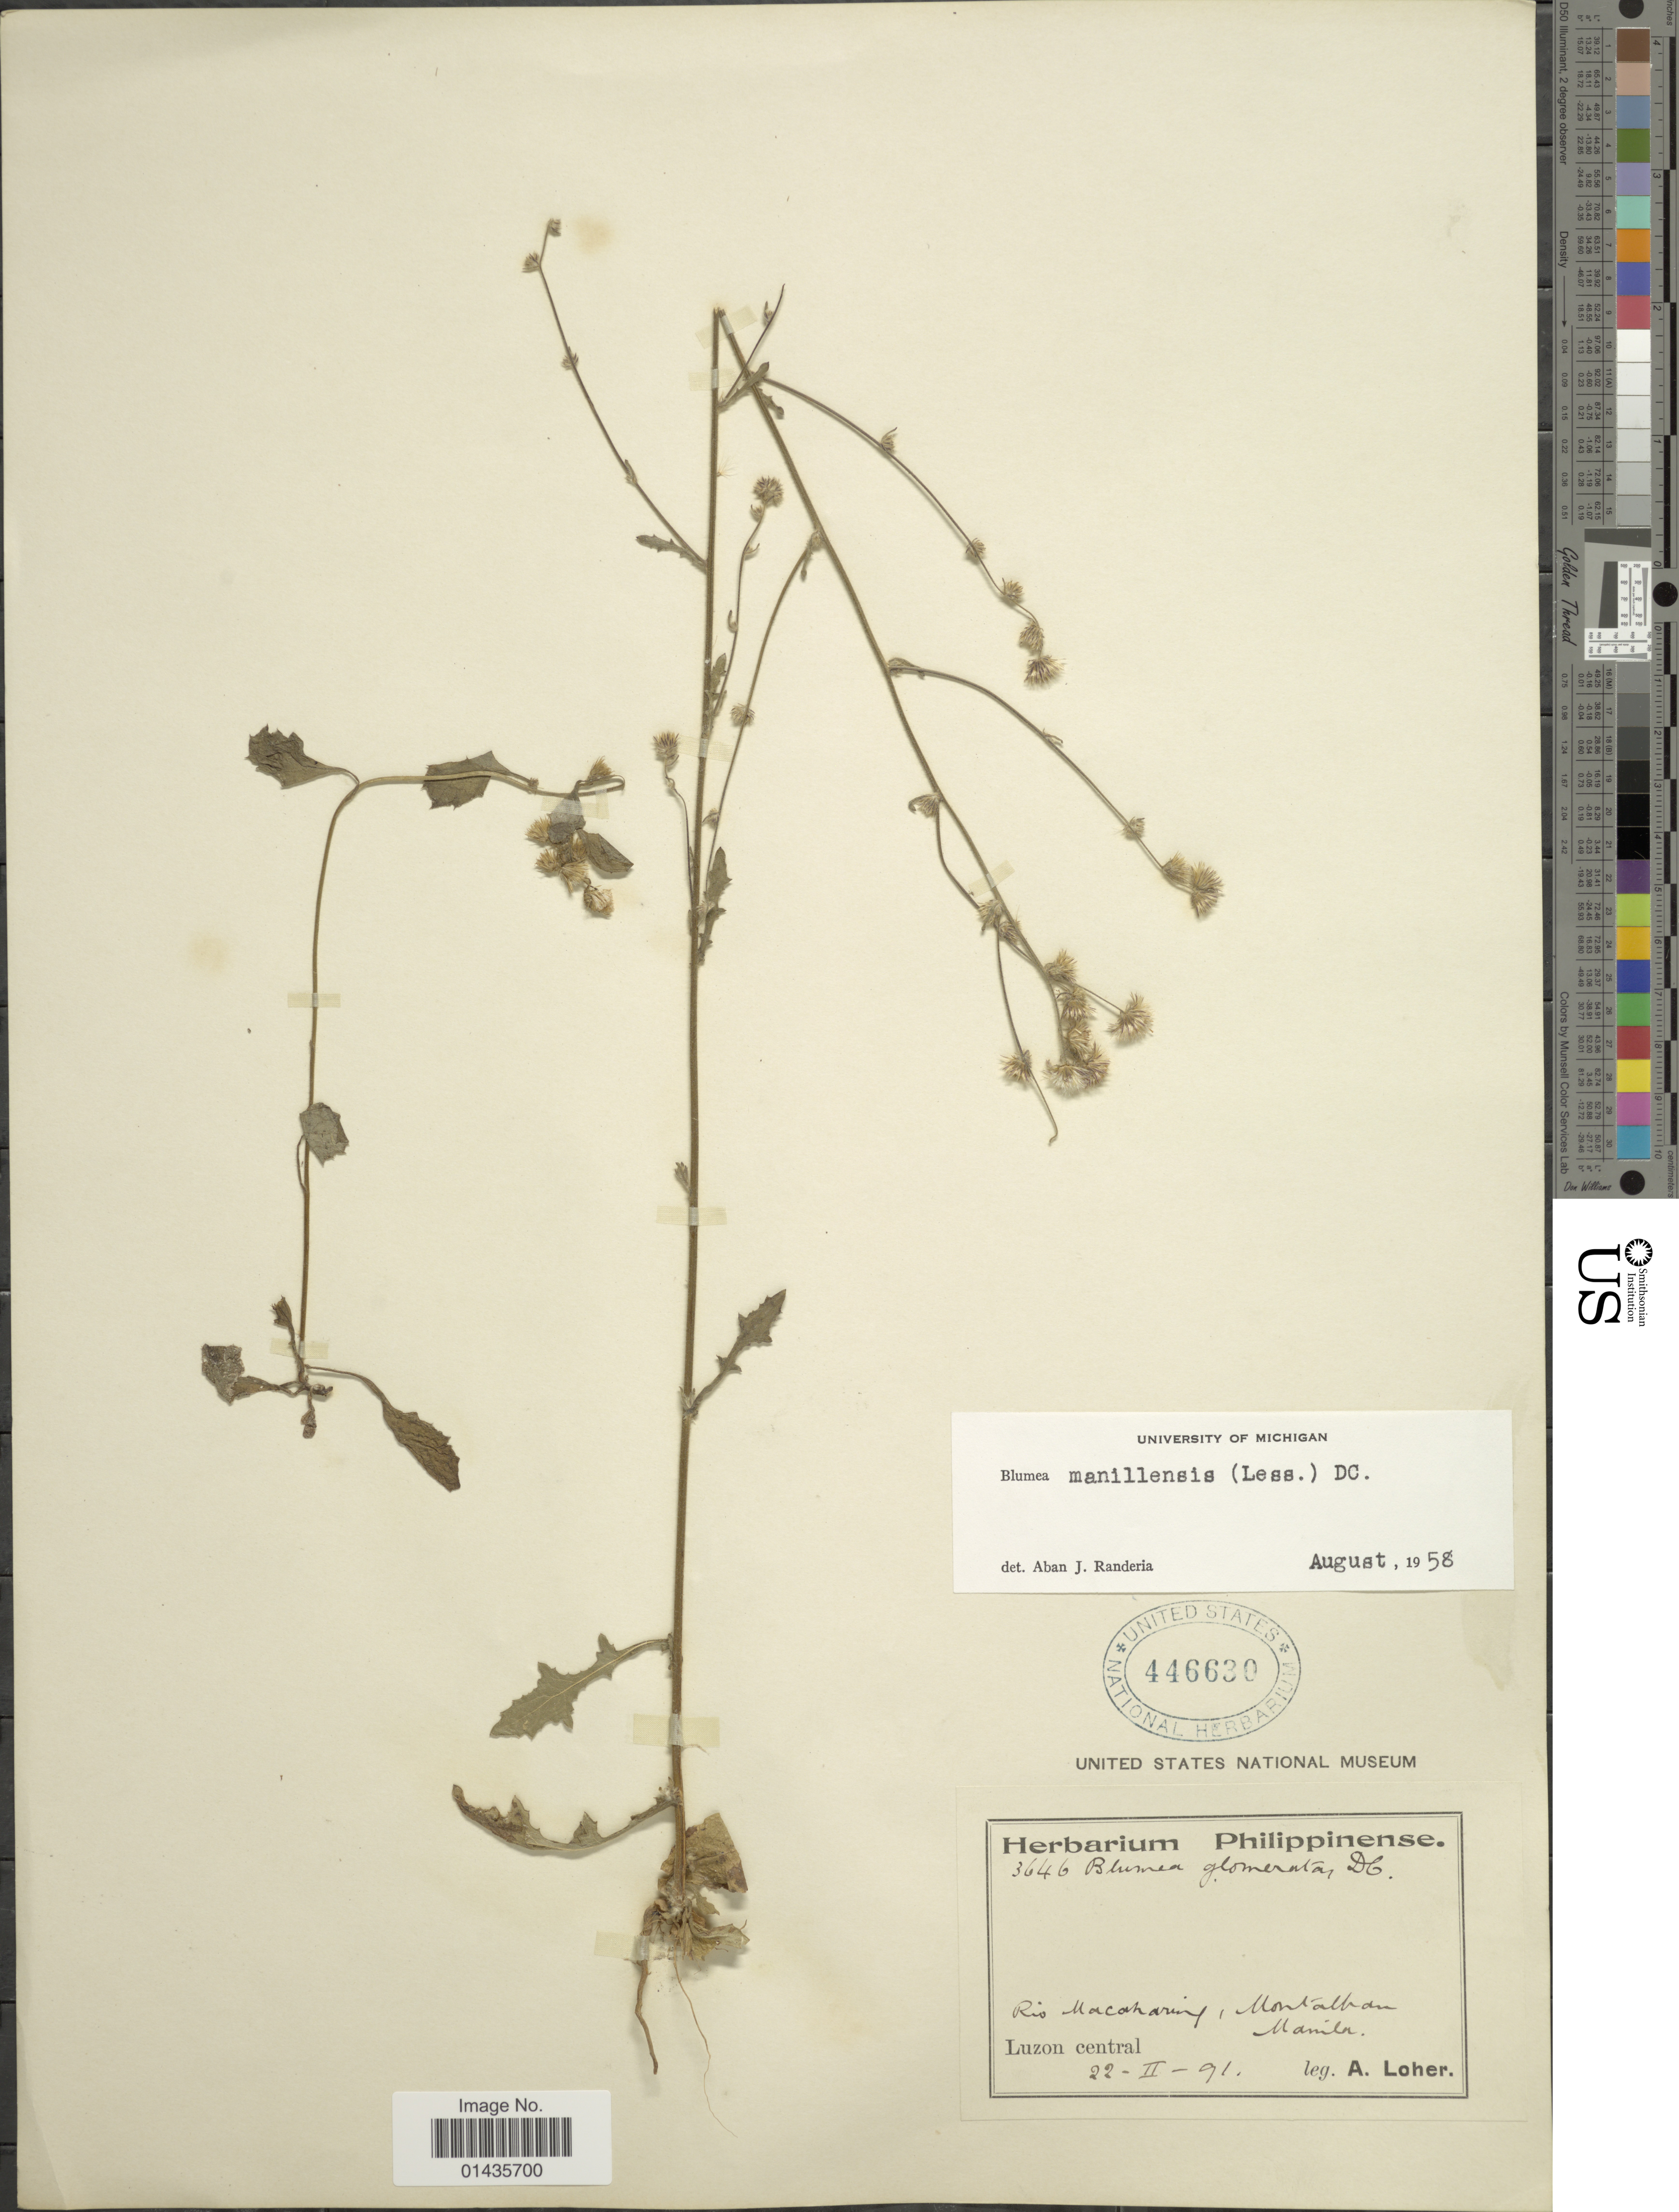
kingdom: Plantae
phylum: Tracheophyta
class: Magnoliopsida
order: Asterales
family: Asteraceae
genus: Blumea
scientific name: Blumea manillensis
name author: (Less.) DC.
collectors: A. Loher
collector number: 3646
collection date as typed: Transcribed d/m/y: 22/2/91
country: Philippines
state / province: Central Luzon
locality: Rio Macaharing. Montalban, Manila, Luzon Central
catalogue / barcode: US 446630